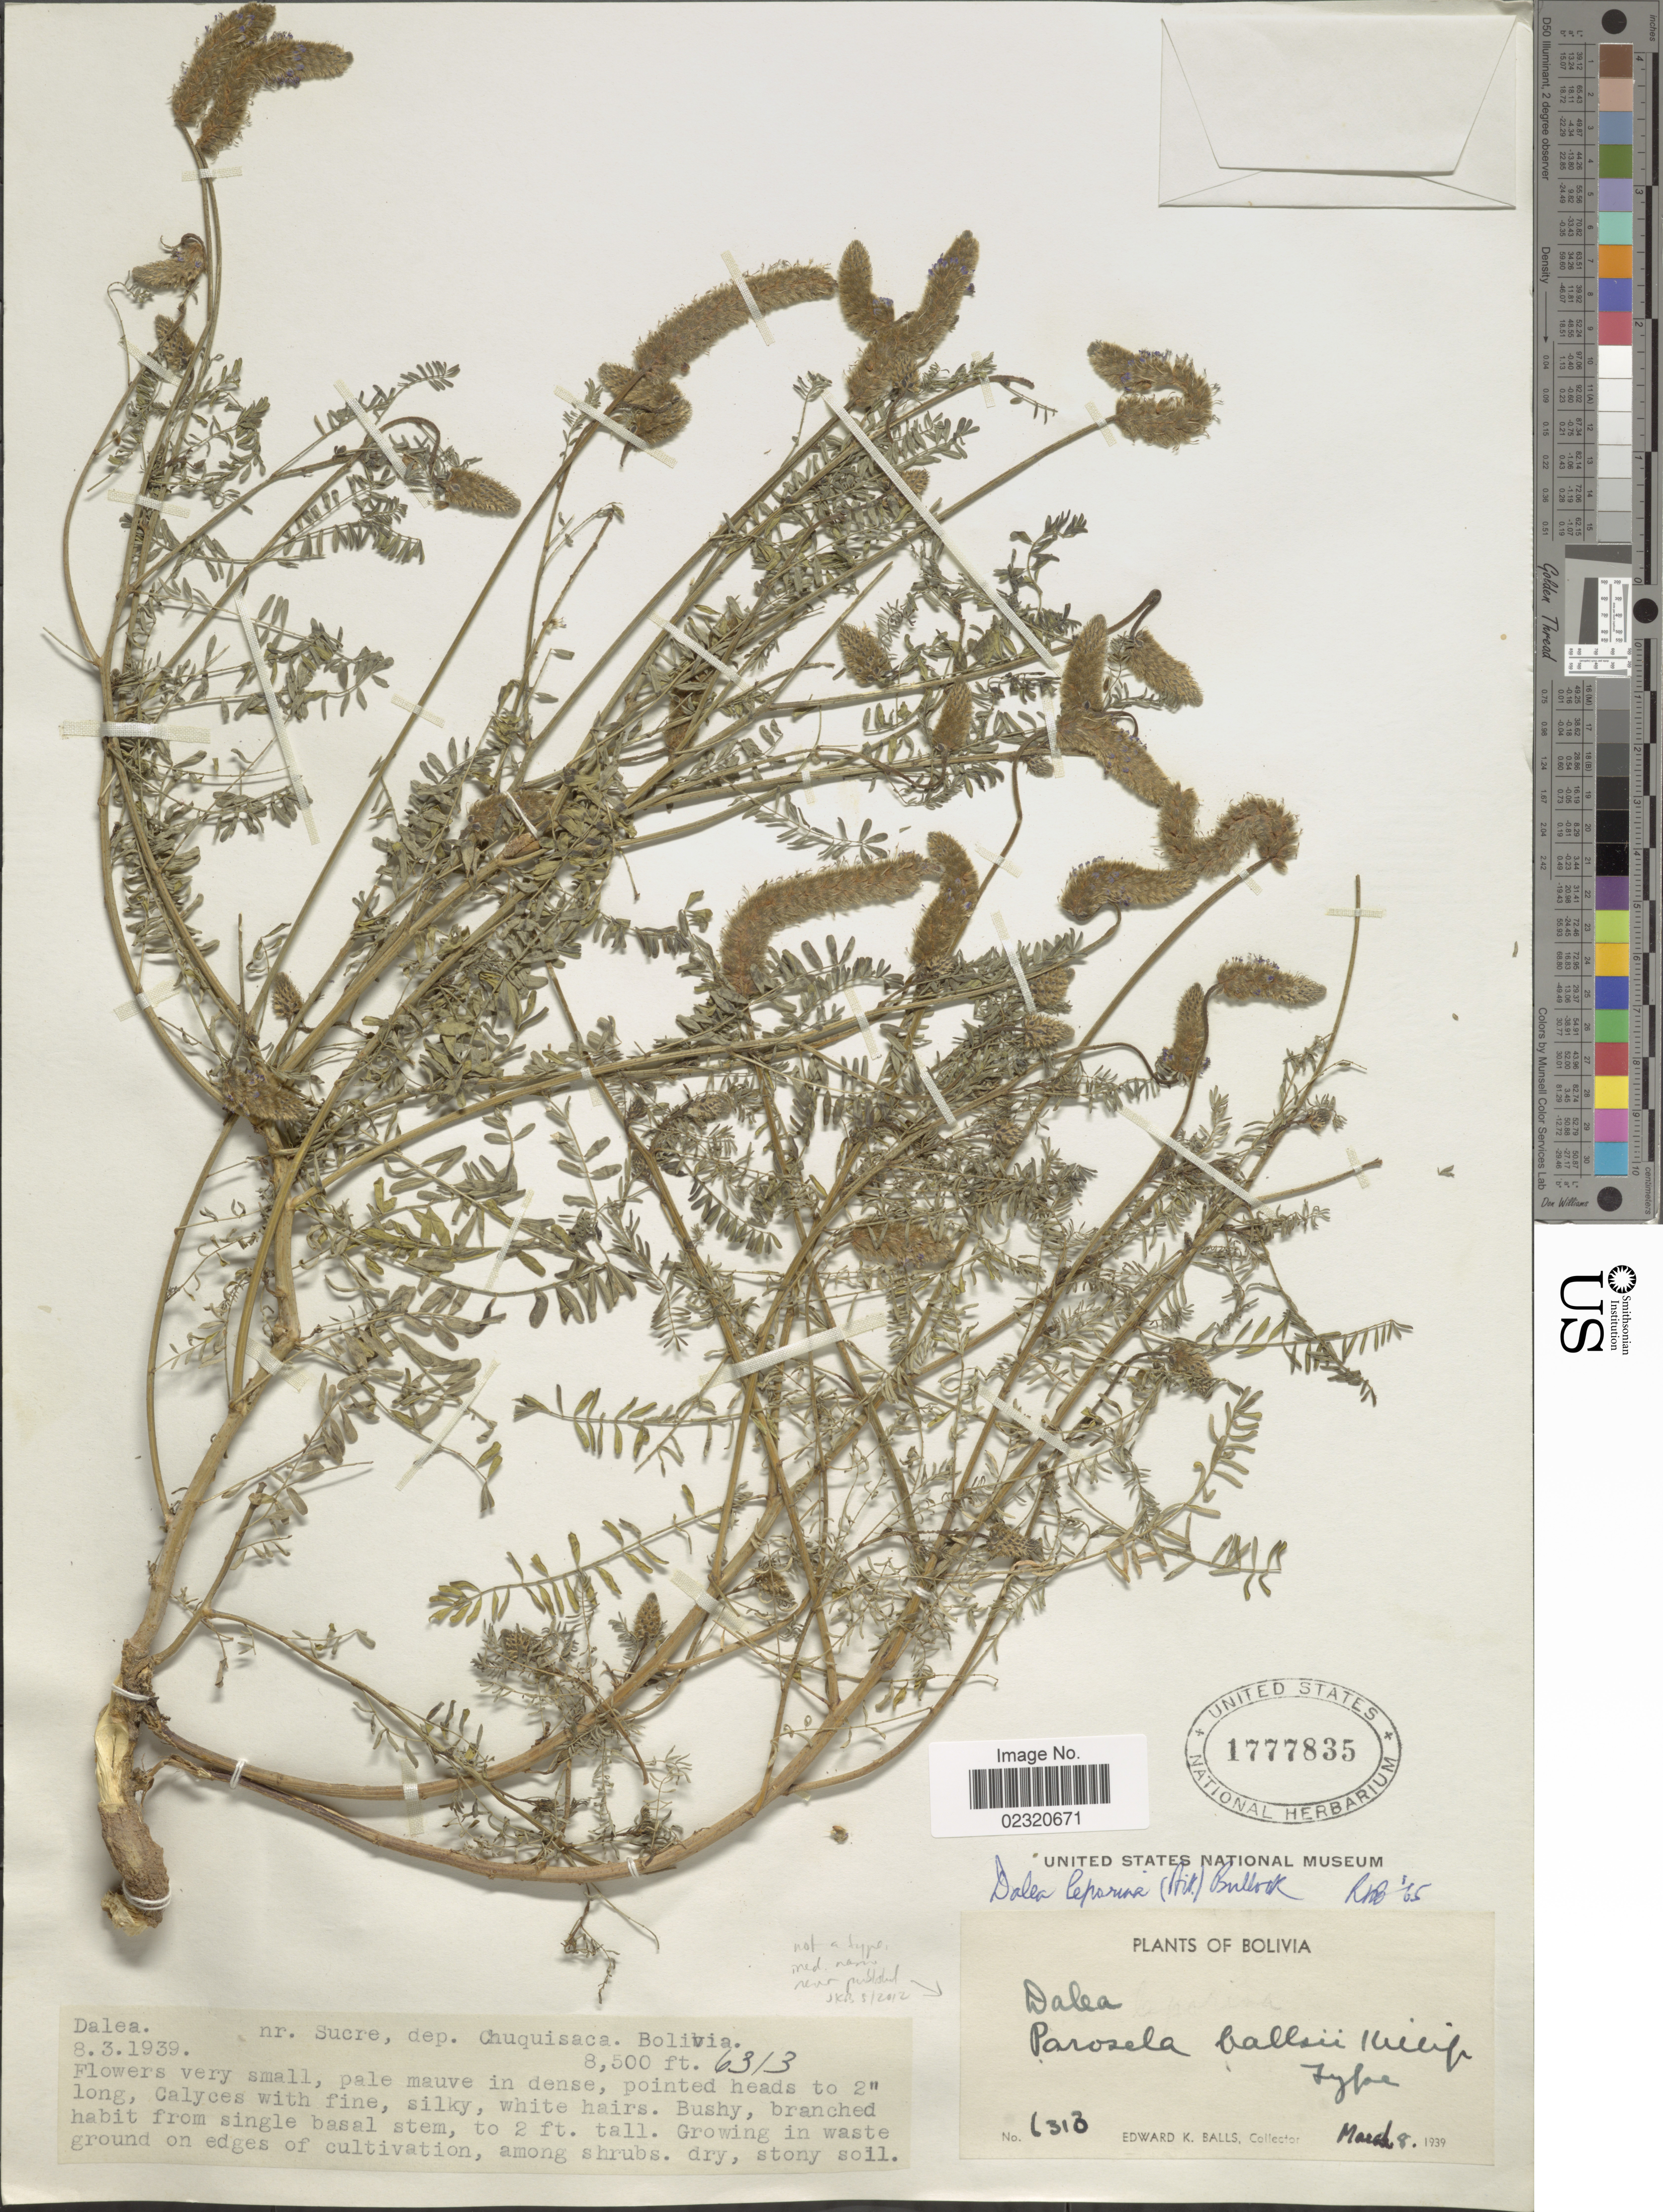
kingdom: Plantae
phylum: Tracheophyta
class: Magnoliopsida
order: Fabales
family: Fabaceae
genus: Dalea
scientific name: Dalea leporina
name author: (Aiton) Bullock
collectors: E. K. Balls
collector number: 6310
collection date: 1939-03-08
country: Bolivia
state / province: Chuquisaca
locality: Sucre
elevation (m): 2591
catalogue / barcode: US 1777835